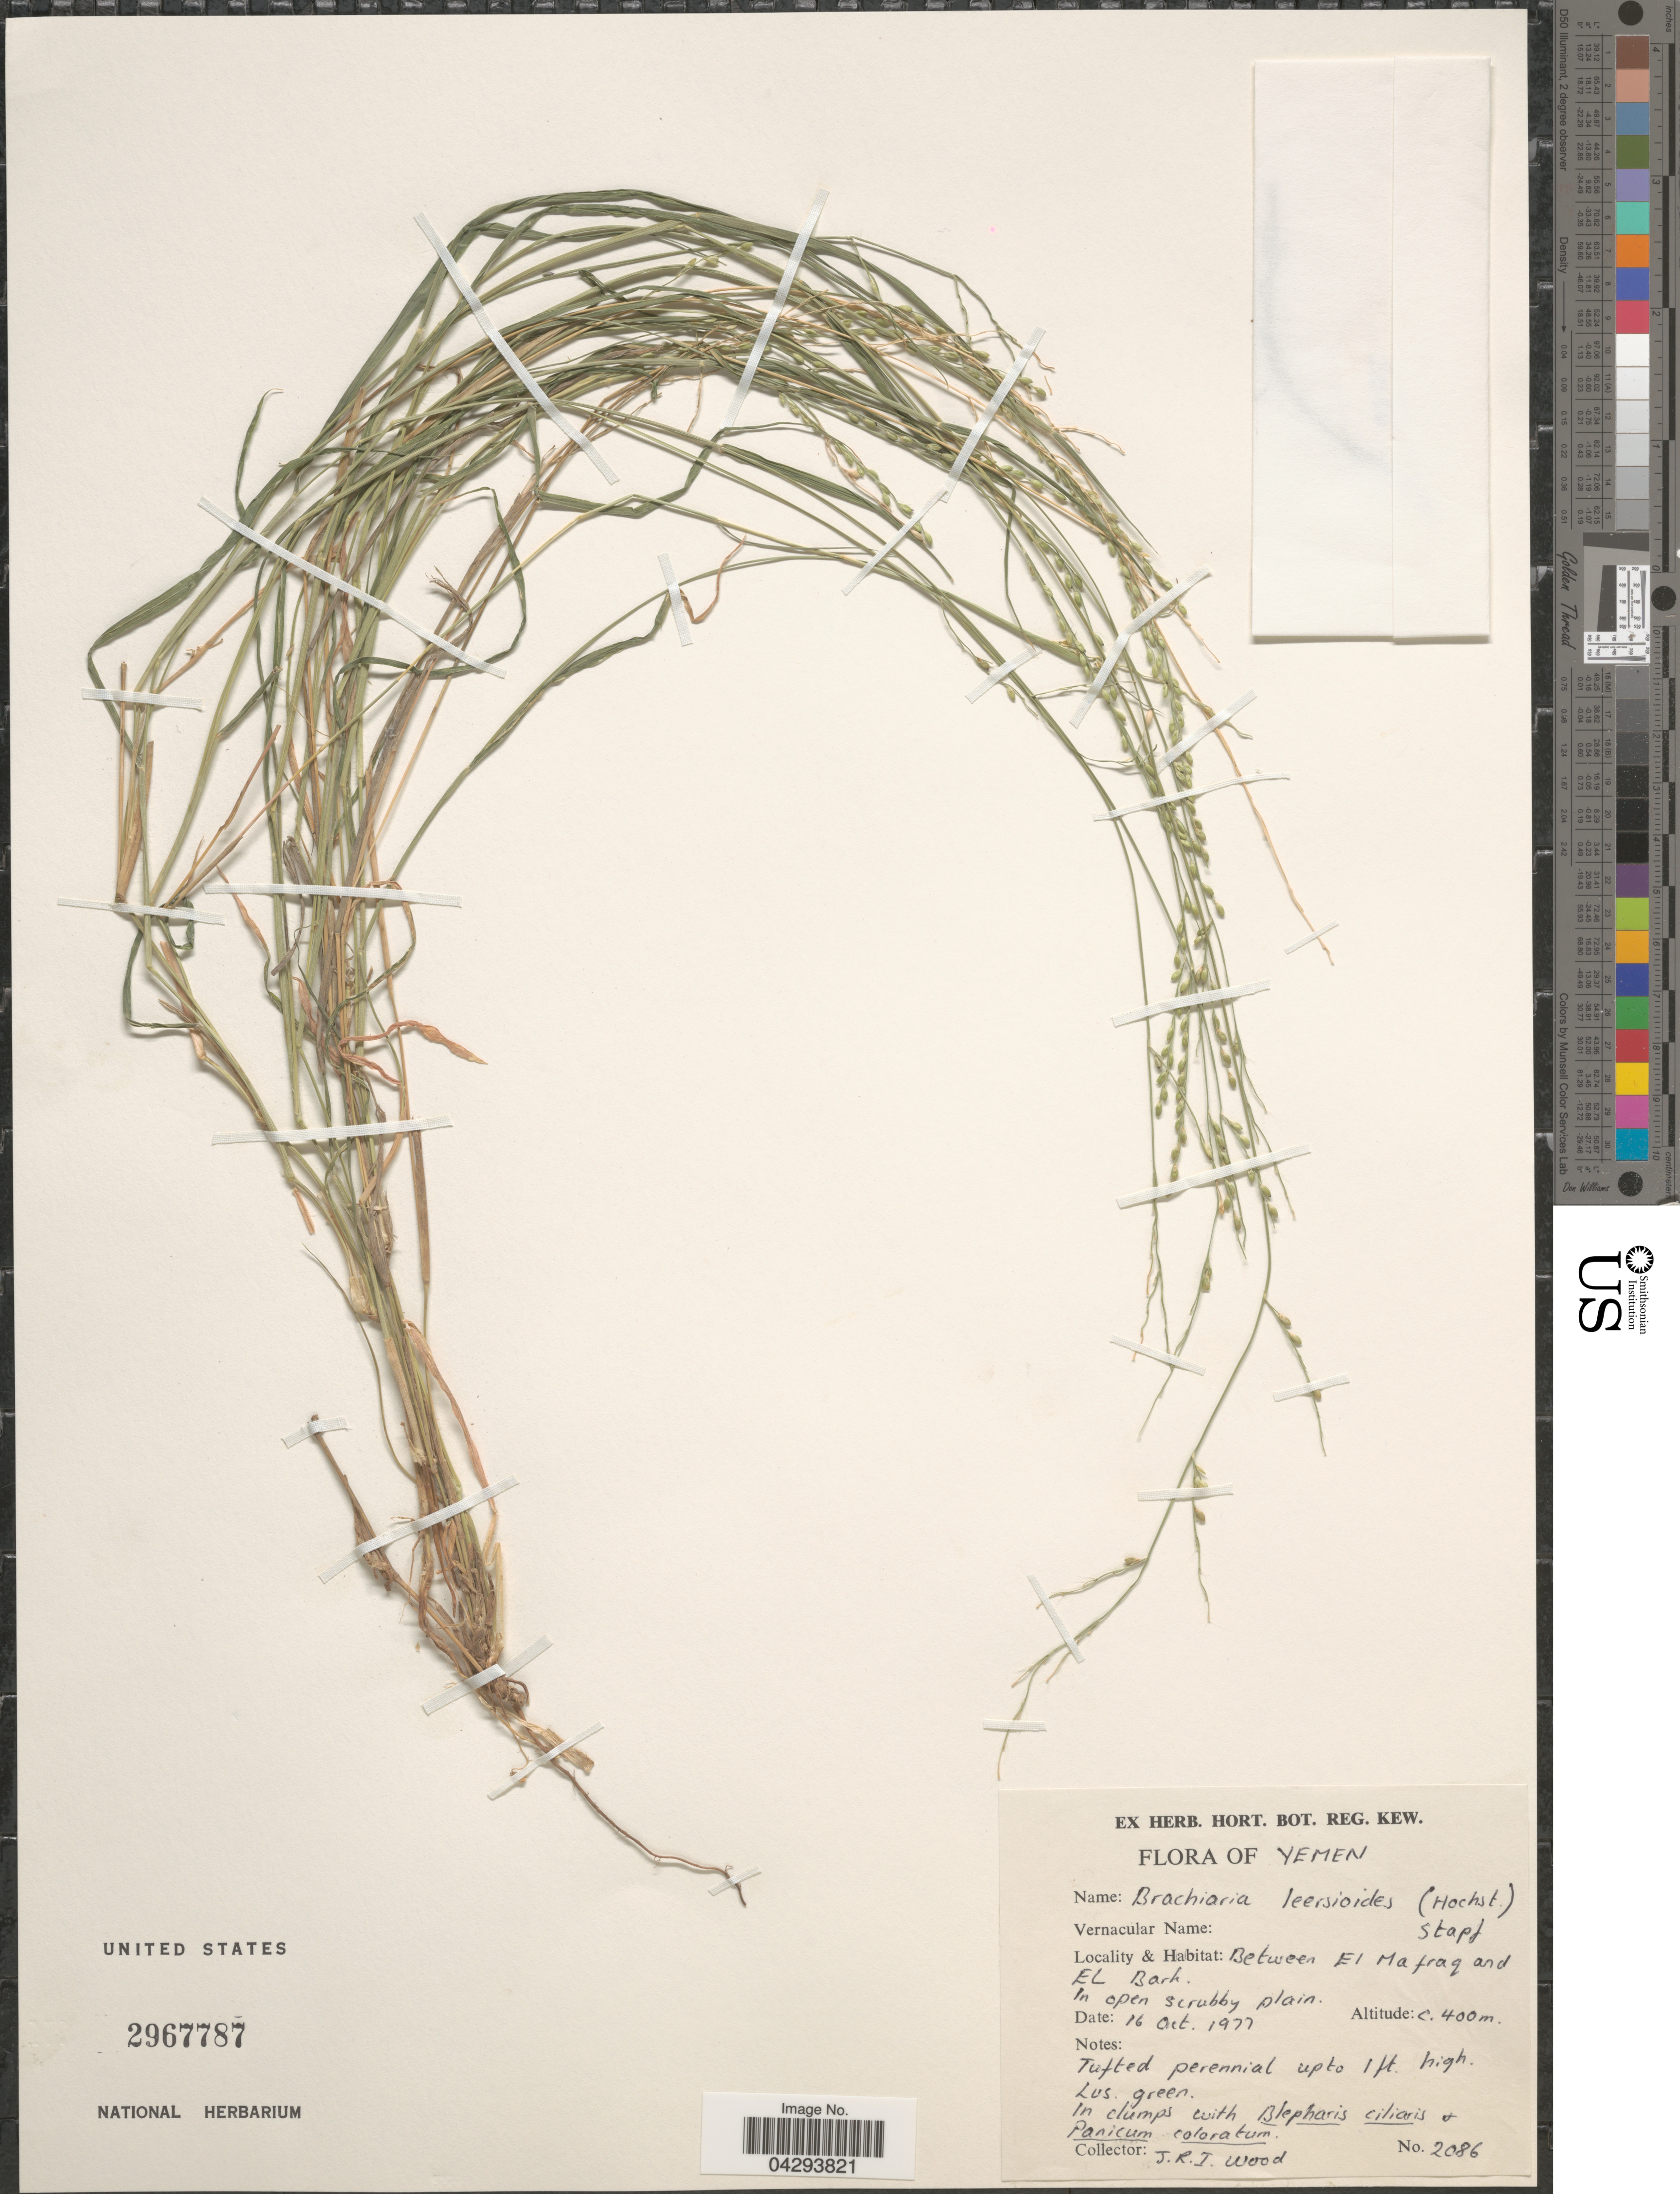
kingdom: Plantae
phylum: Tracheophyta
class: Liliopsida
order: Poales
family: Poaceae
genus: Urochloa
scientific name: Urochloa leersioides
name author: (Hochst.) H. Scholz & Valdés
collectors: J. R. I. Wood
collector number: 2086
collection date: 1977-10-16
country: Yemen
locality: Between El Mafraq and El Barh.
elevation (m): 400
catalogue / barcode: US 2967787